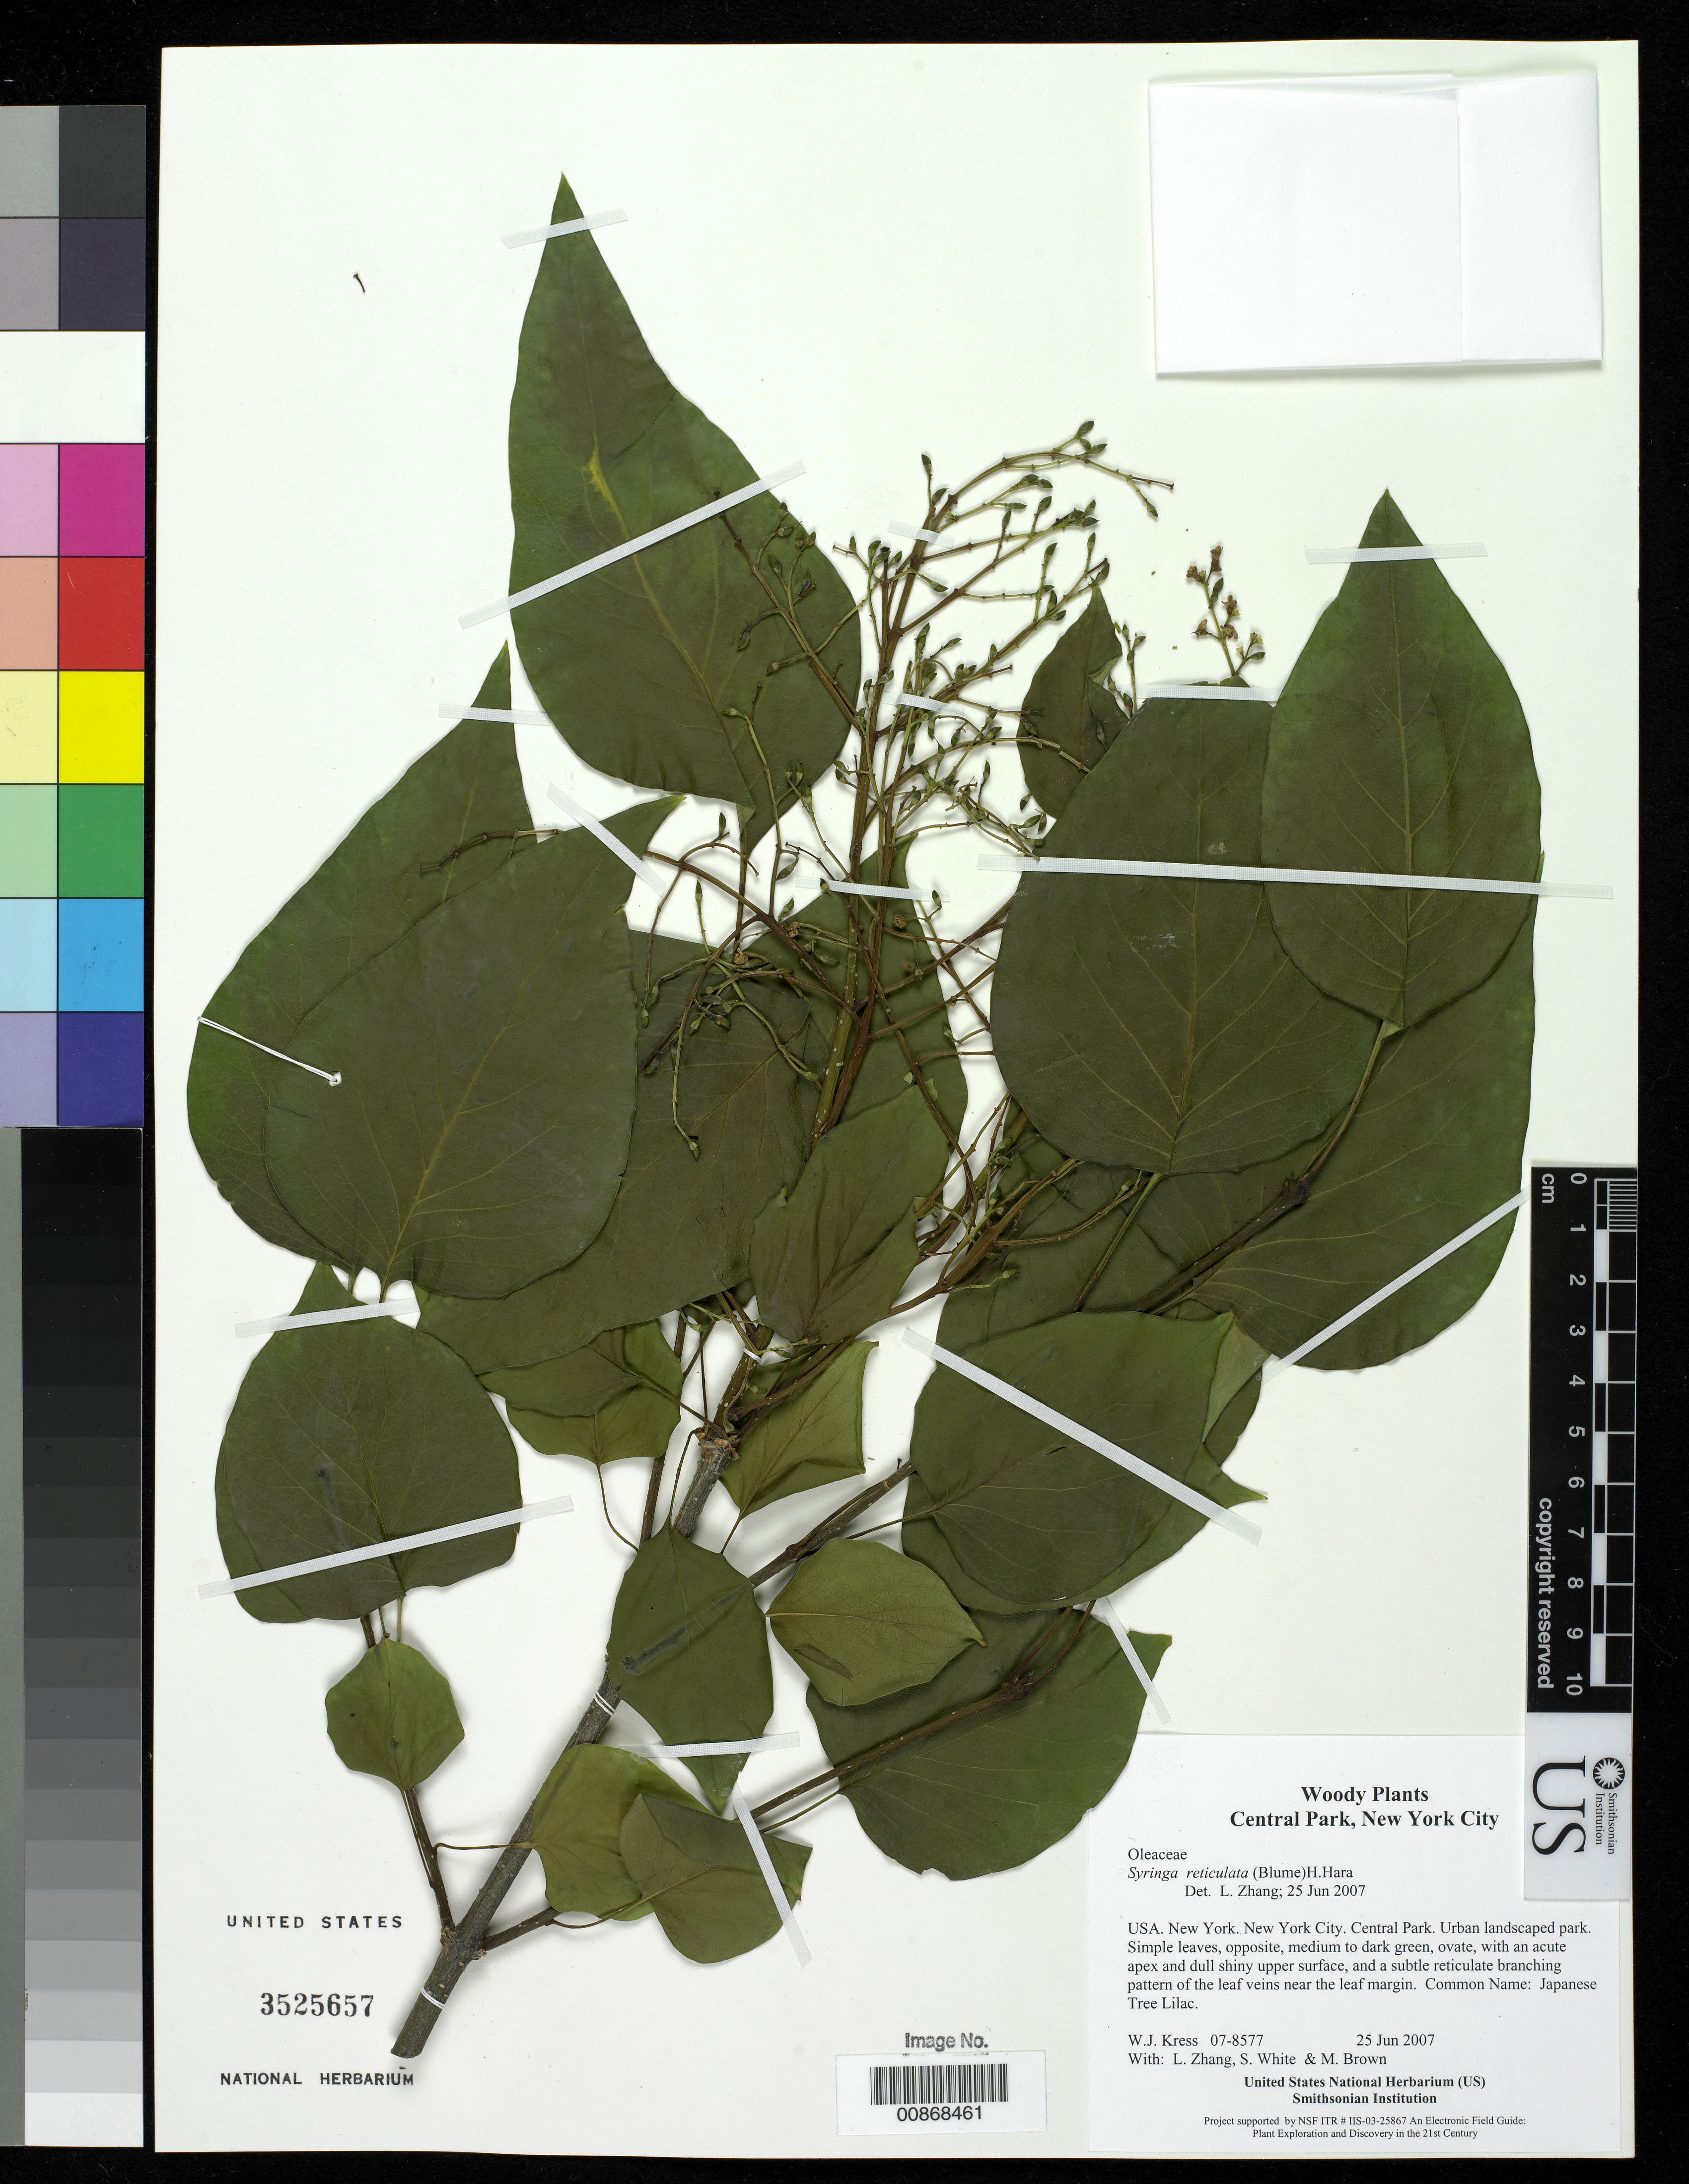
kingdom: Plantae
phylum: Tracheophyta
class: Magnoliopsida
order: Lamiales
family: Oleaceae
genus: Syringa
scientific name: Syringa reticulata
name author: (Blume) H. Hara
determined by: Zhang, L. B.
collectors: W. J. Kress, L. B. Zhang, S. White & M. Brown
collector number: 07-8577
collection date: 2007-06-25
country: United States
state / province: New York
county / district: New York City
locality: Central Park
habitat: Urban landscaped park.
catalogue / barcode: US 3525657